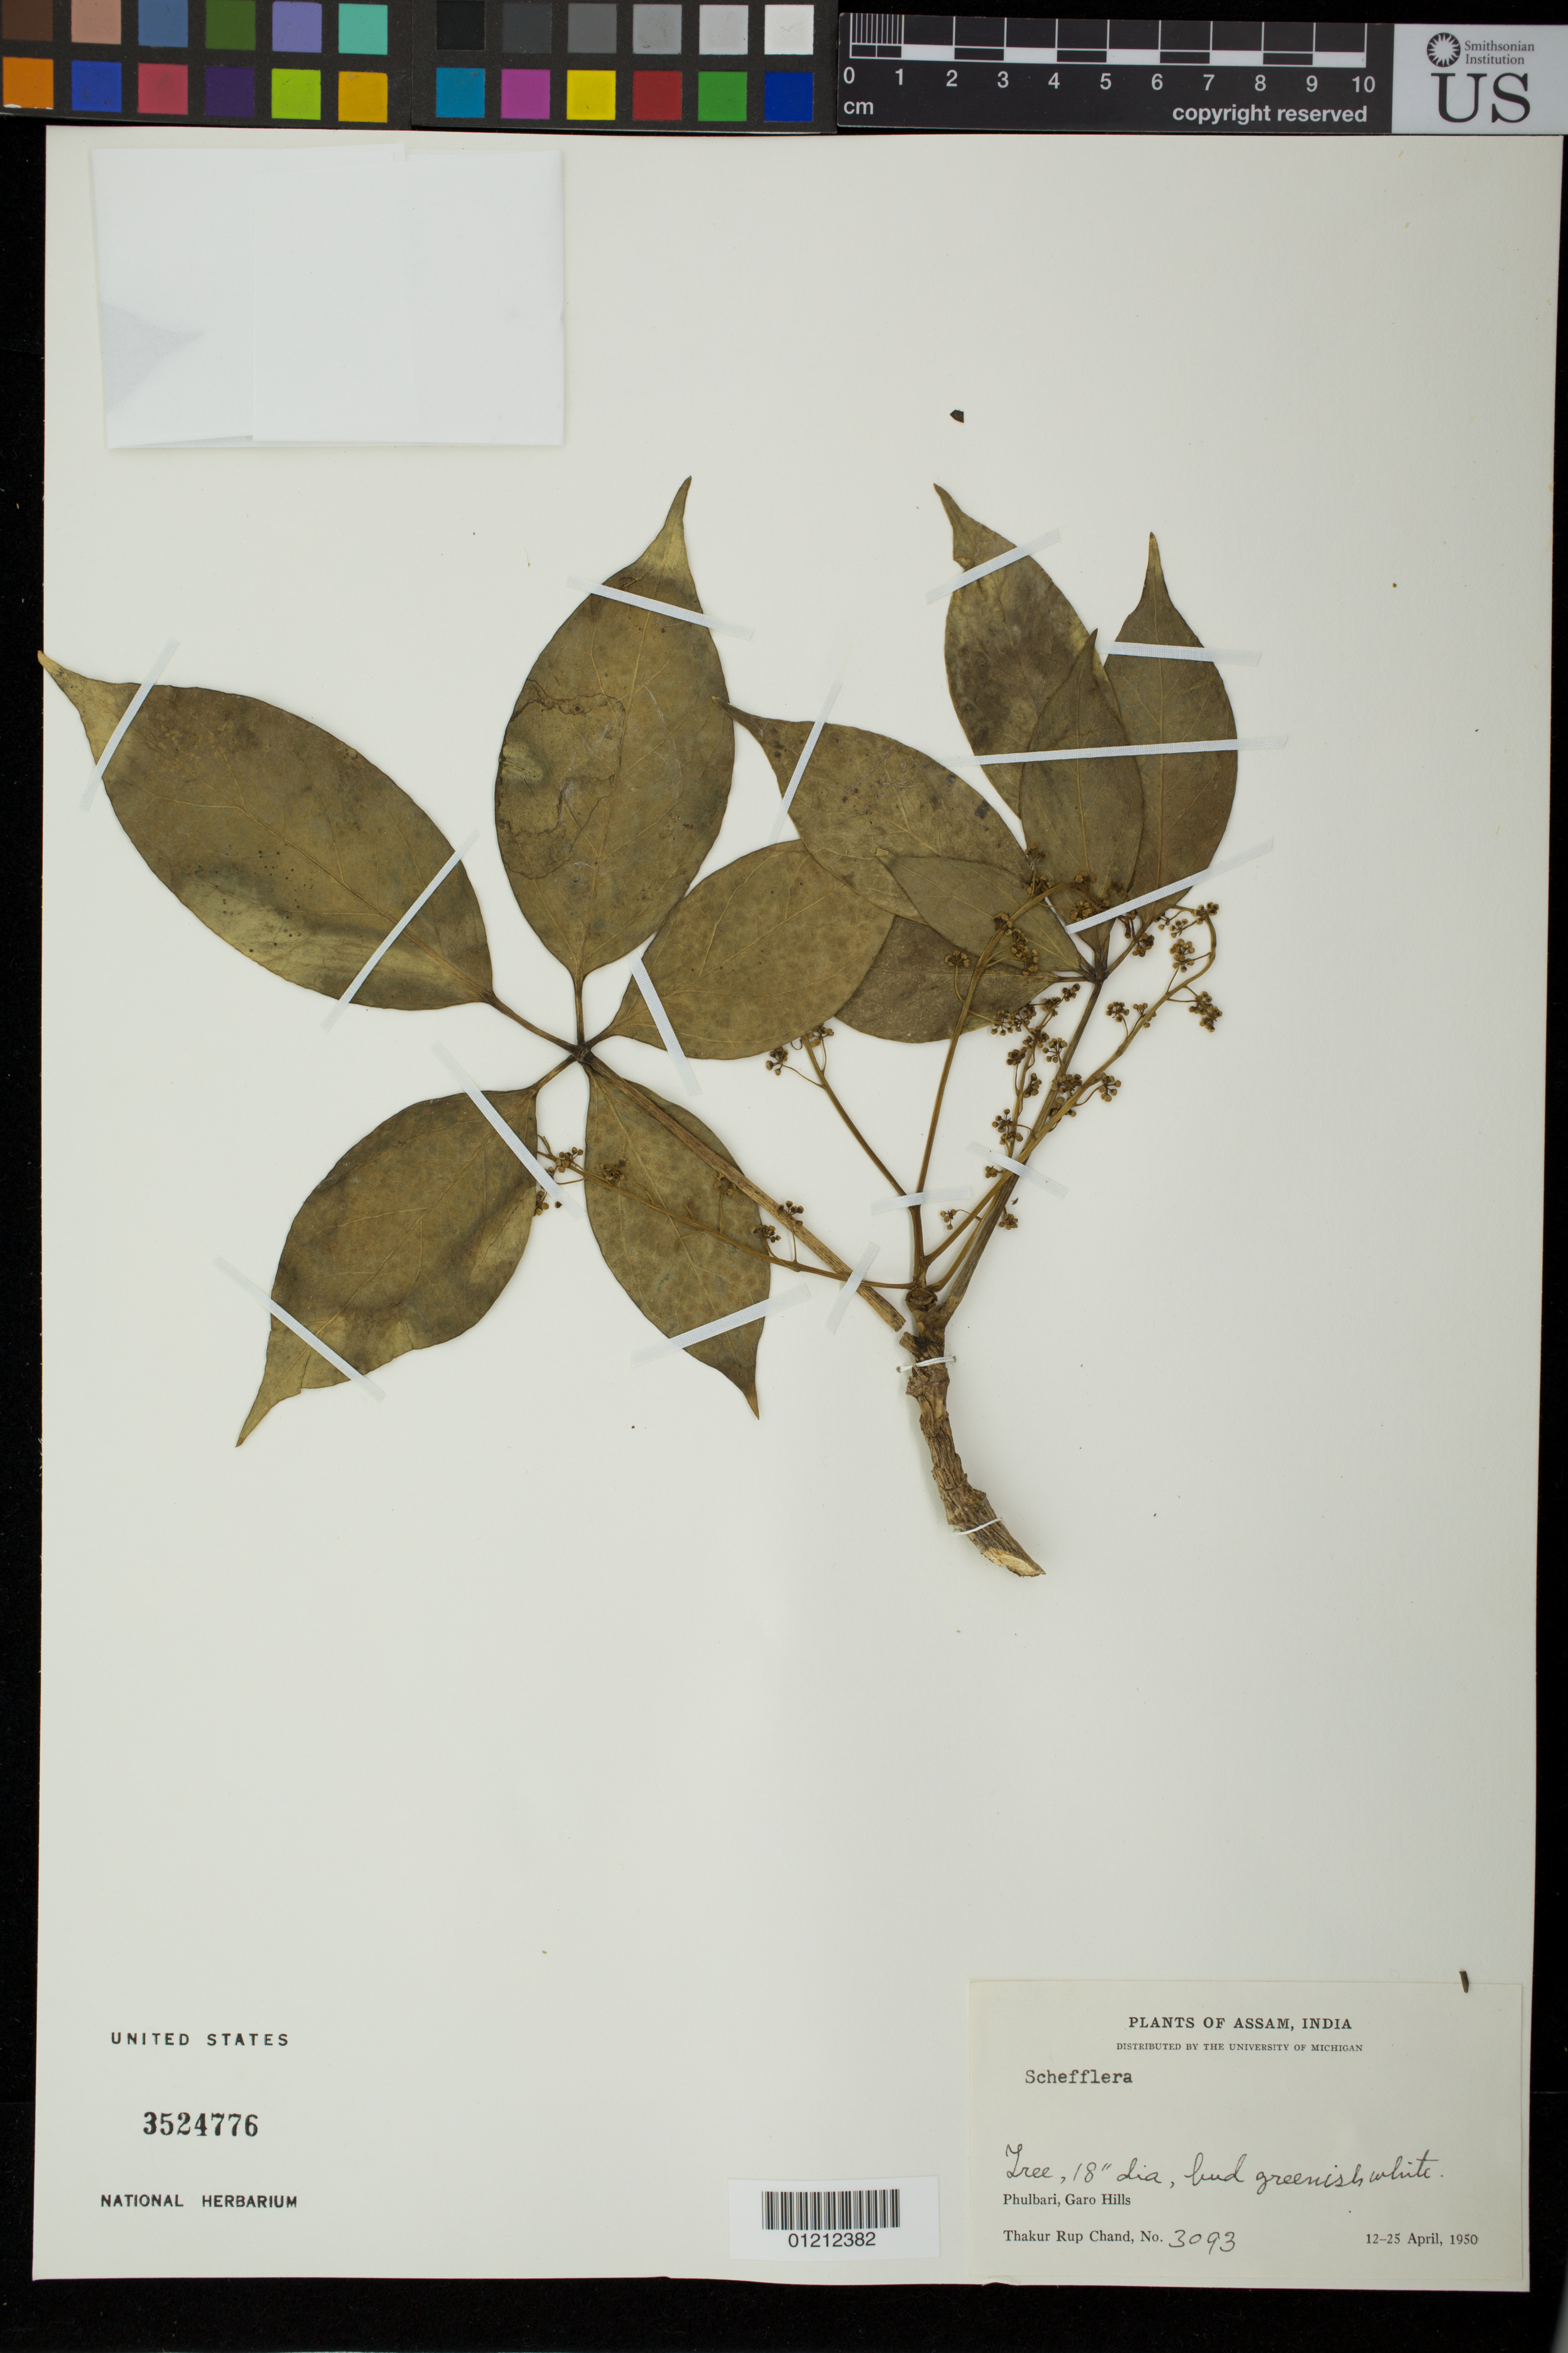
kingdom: Plantae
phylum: Tracheophyta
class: Magnoliopsida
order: Apiales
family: Araliaceae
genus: Schefflera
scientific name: Schefflera sp.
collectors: T. R. Chand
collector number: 3093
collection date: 1950-04-12/1950-04-25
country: India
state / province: Meghalaya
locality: Phulbari, Garo Hills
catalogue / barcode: US 3524776